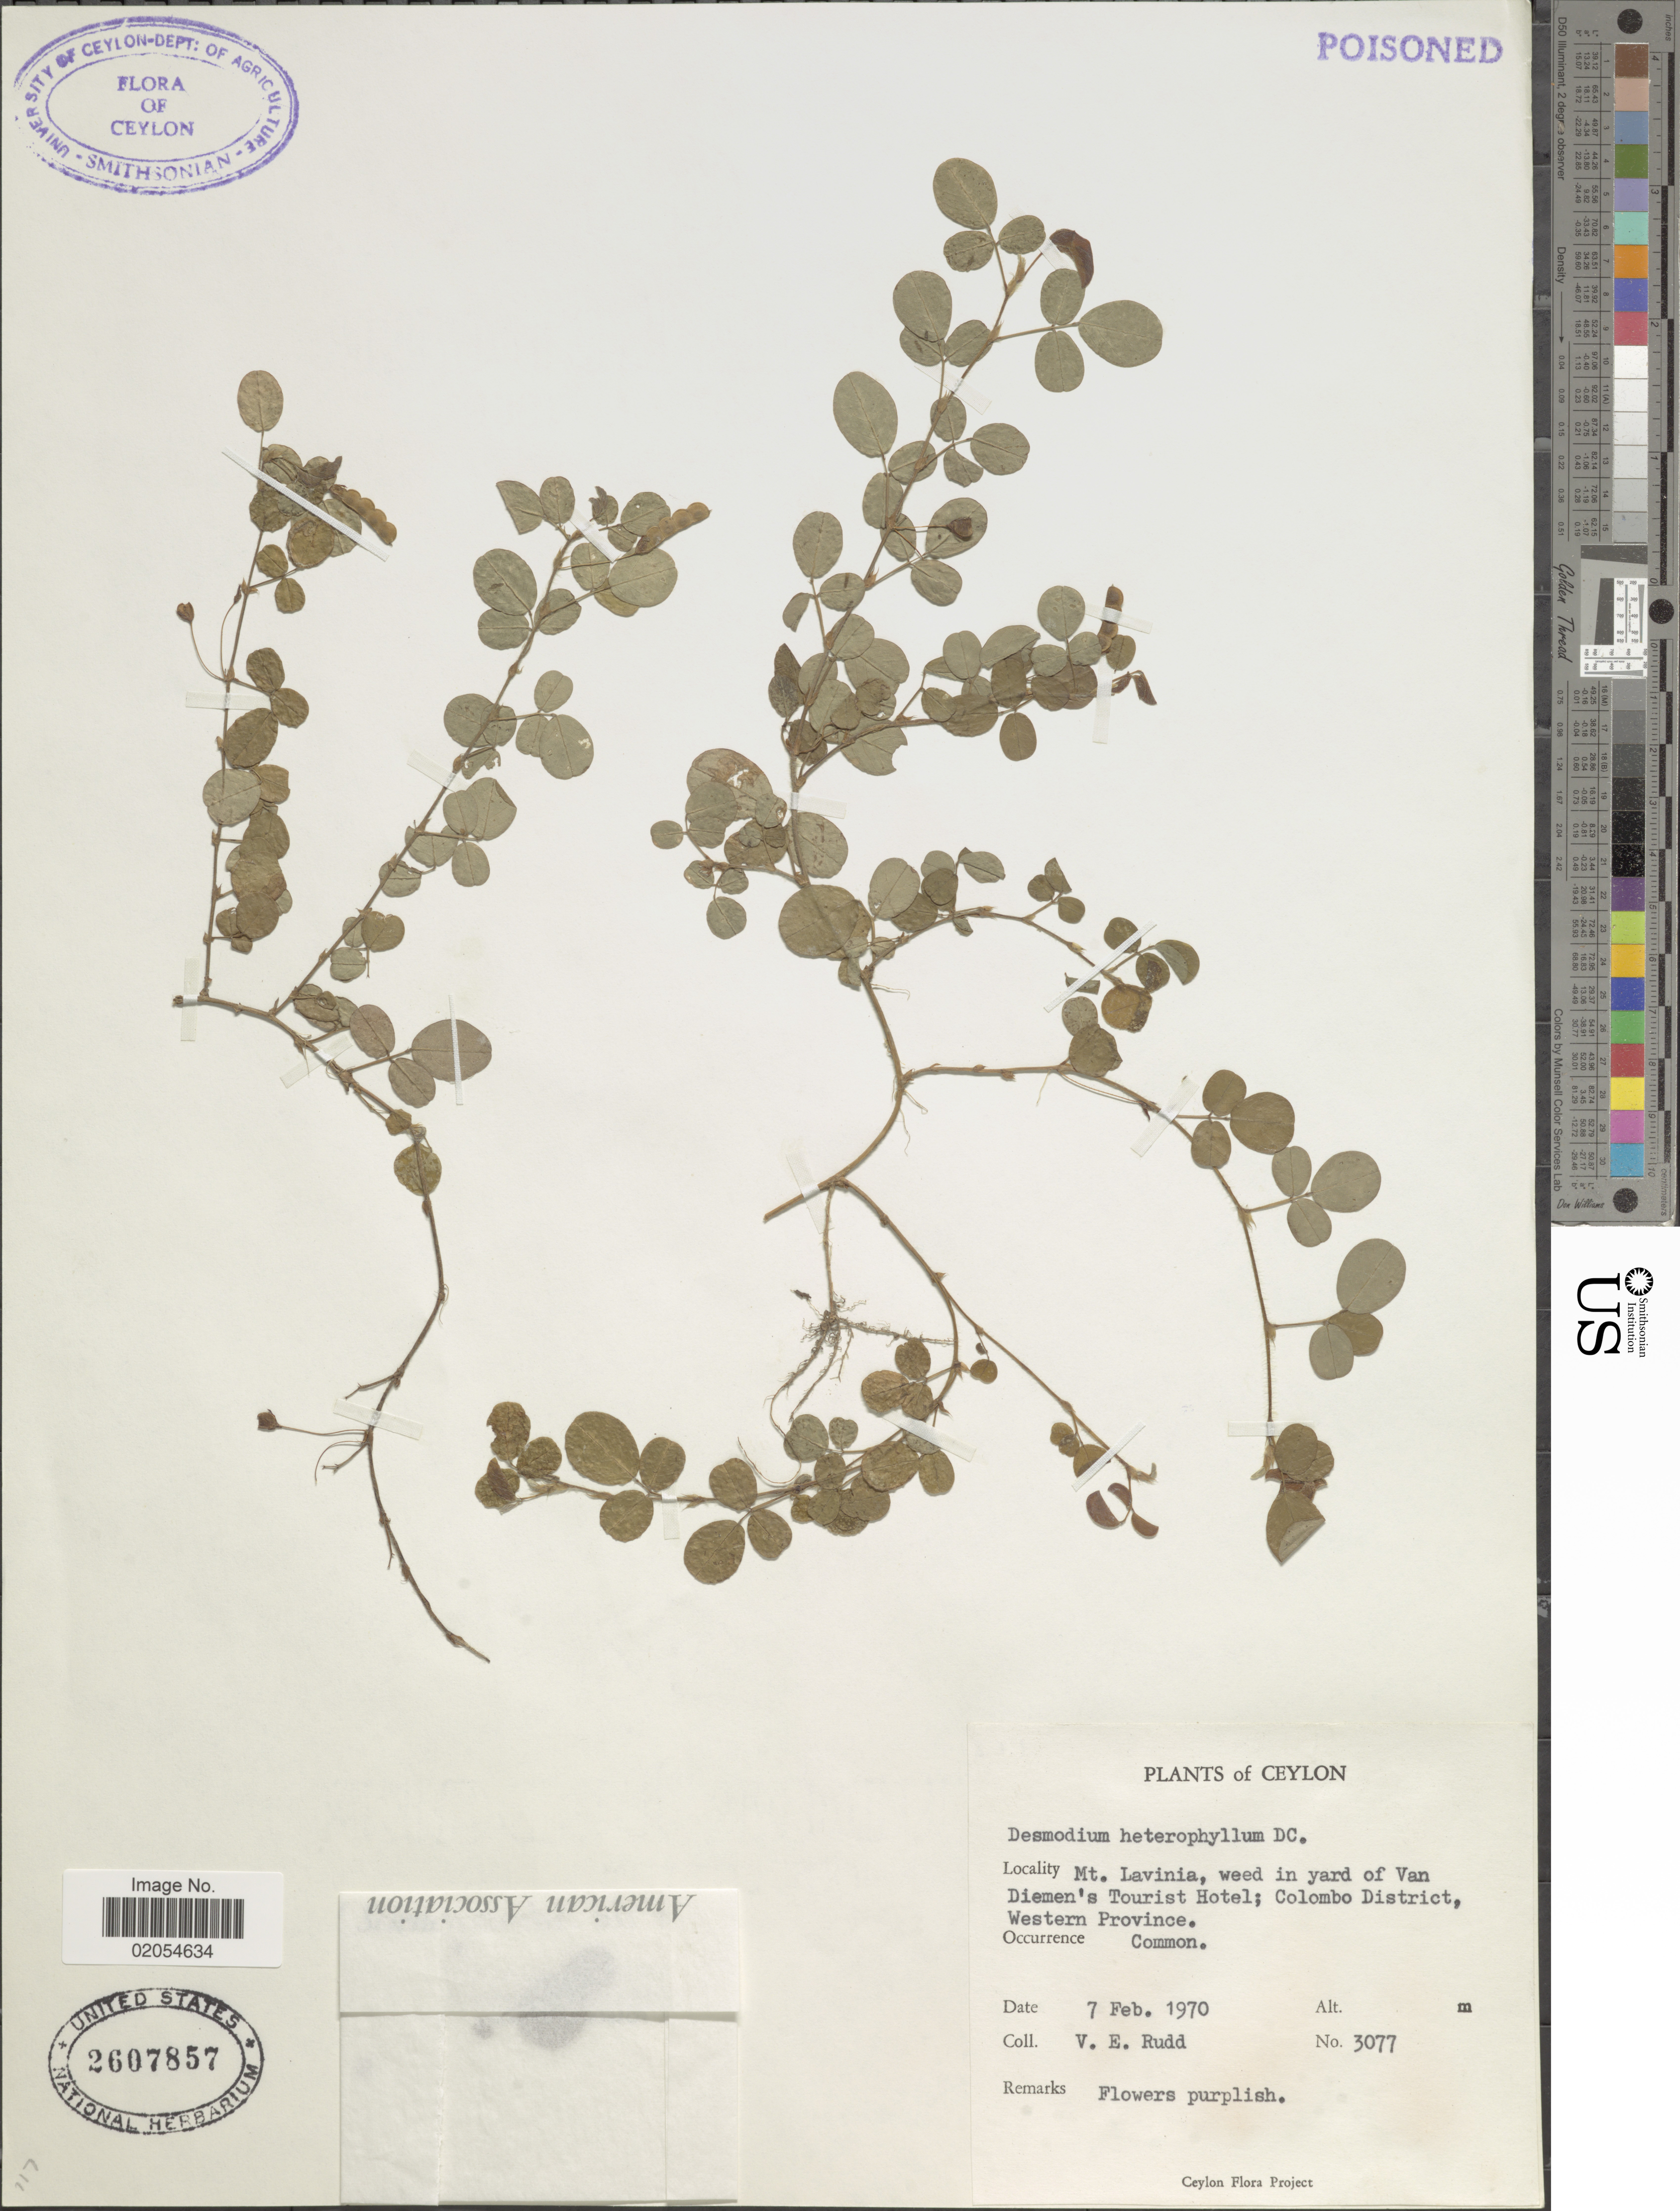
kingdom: Plantae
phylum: Tracheophyta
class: Magnoliopsida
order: Fabales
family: Fabaceae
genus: Grona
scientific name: Grona heterophylla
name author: (Willd.) H. Ohashi & K. Ohashi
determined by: Strong, Mark T., (BOT), Smithsonian Institution - National Museum of Natural History (UNITED STATES)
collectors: V. E. Rudd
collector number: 3077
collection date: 1970-02-07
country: Sri Lanka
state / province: Western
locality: Ceylon. Mt. Lavinia, in yard of Van Diemen's Tourist Hotel; Colombo District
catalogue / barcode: US 2607857